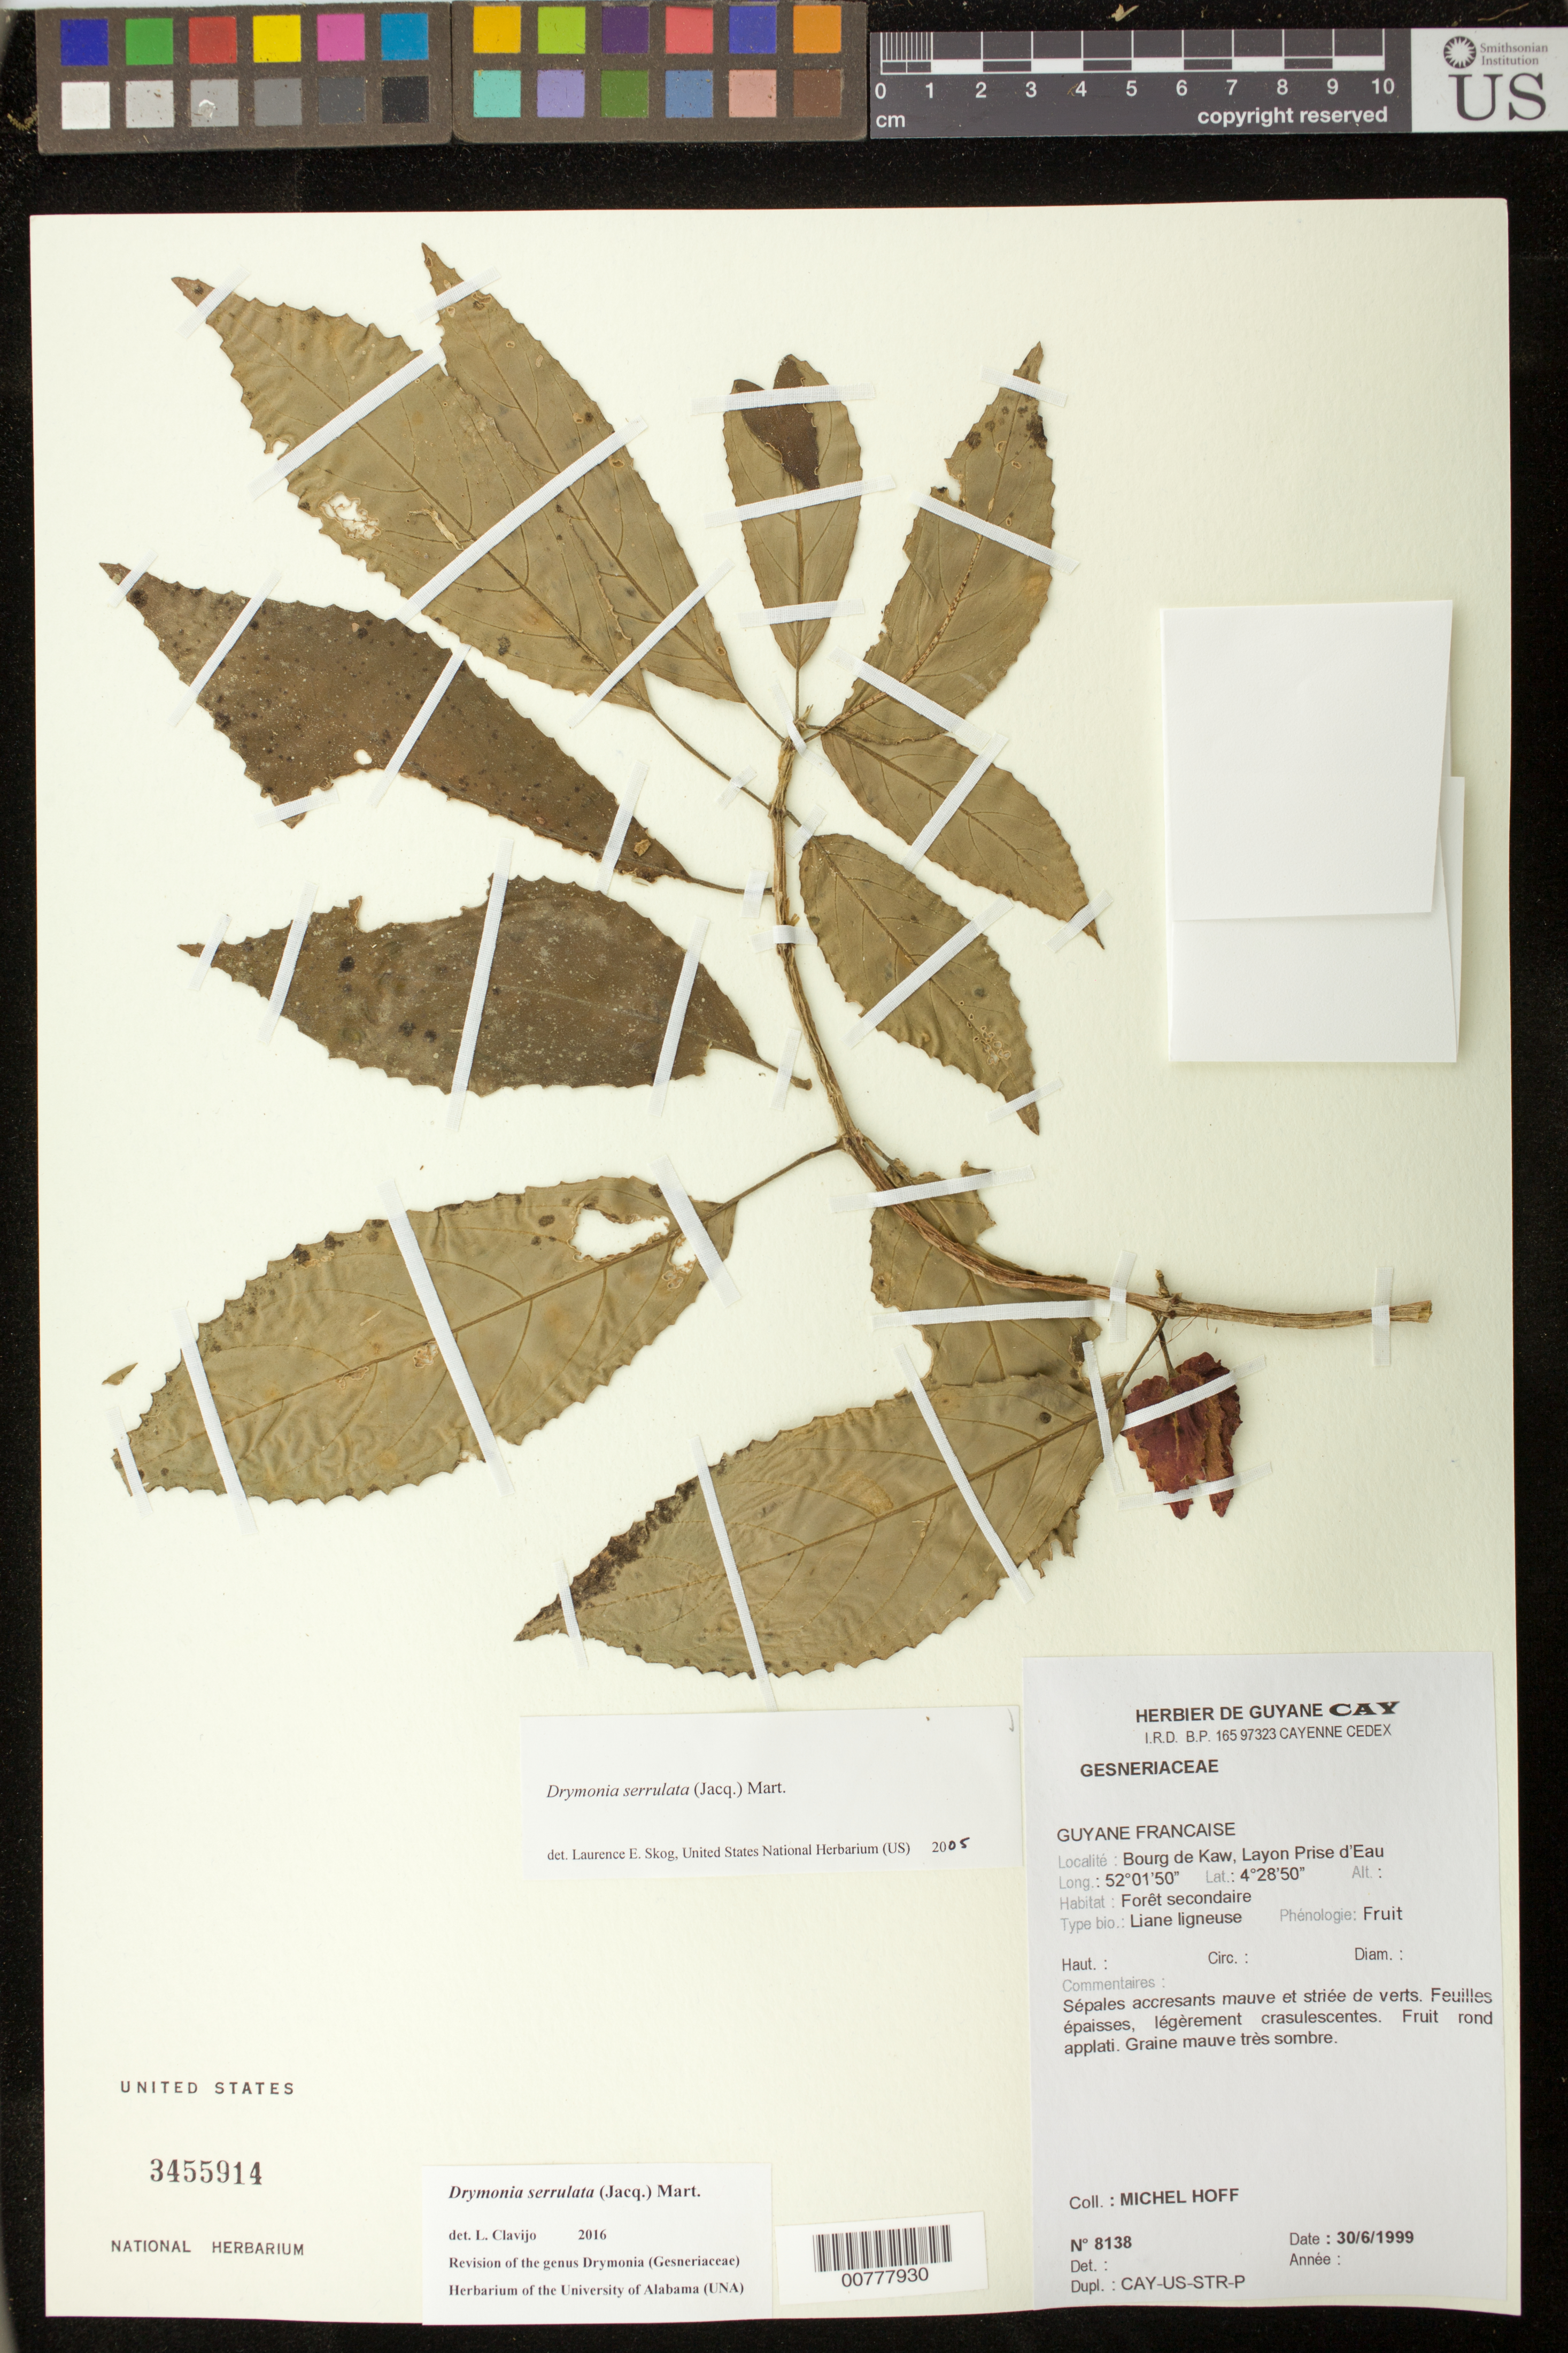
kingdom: Plantae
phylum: Tracheophyta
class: Magnoliopsida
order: Lamiales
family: Gesneriaceae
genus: Drymonia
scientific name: Drymonia serrulata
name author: (Jacq.) Mart.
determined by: Skog, Laurence E.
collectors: M. Hoff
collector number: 8138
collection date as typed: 30 Jun 1999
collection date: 1999-06-30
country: French Guiana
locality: Bourg de Kaw, Layon Prise d'Eau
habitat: Forêt secondaire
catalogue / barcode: US 3455914